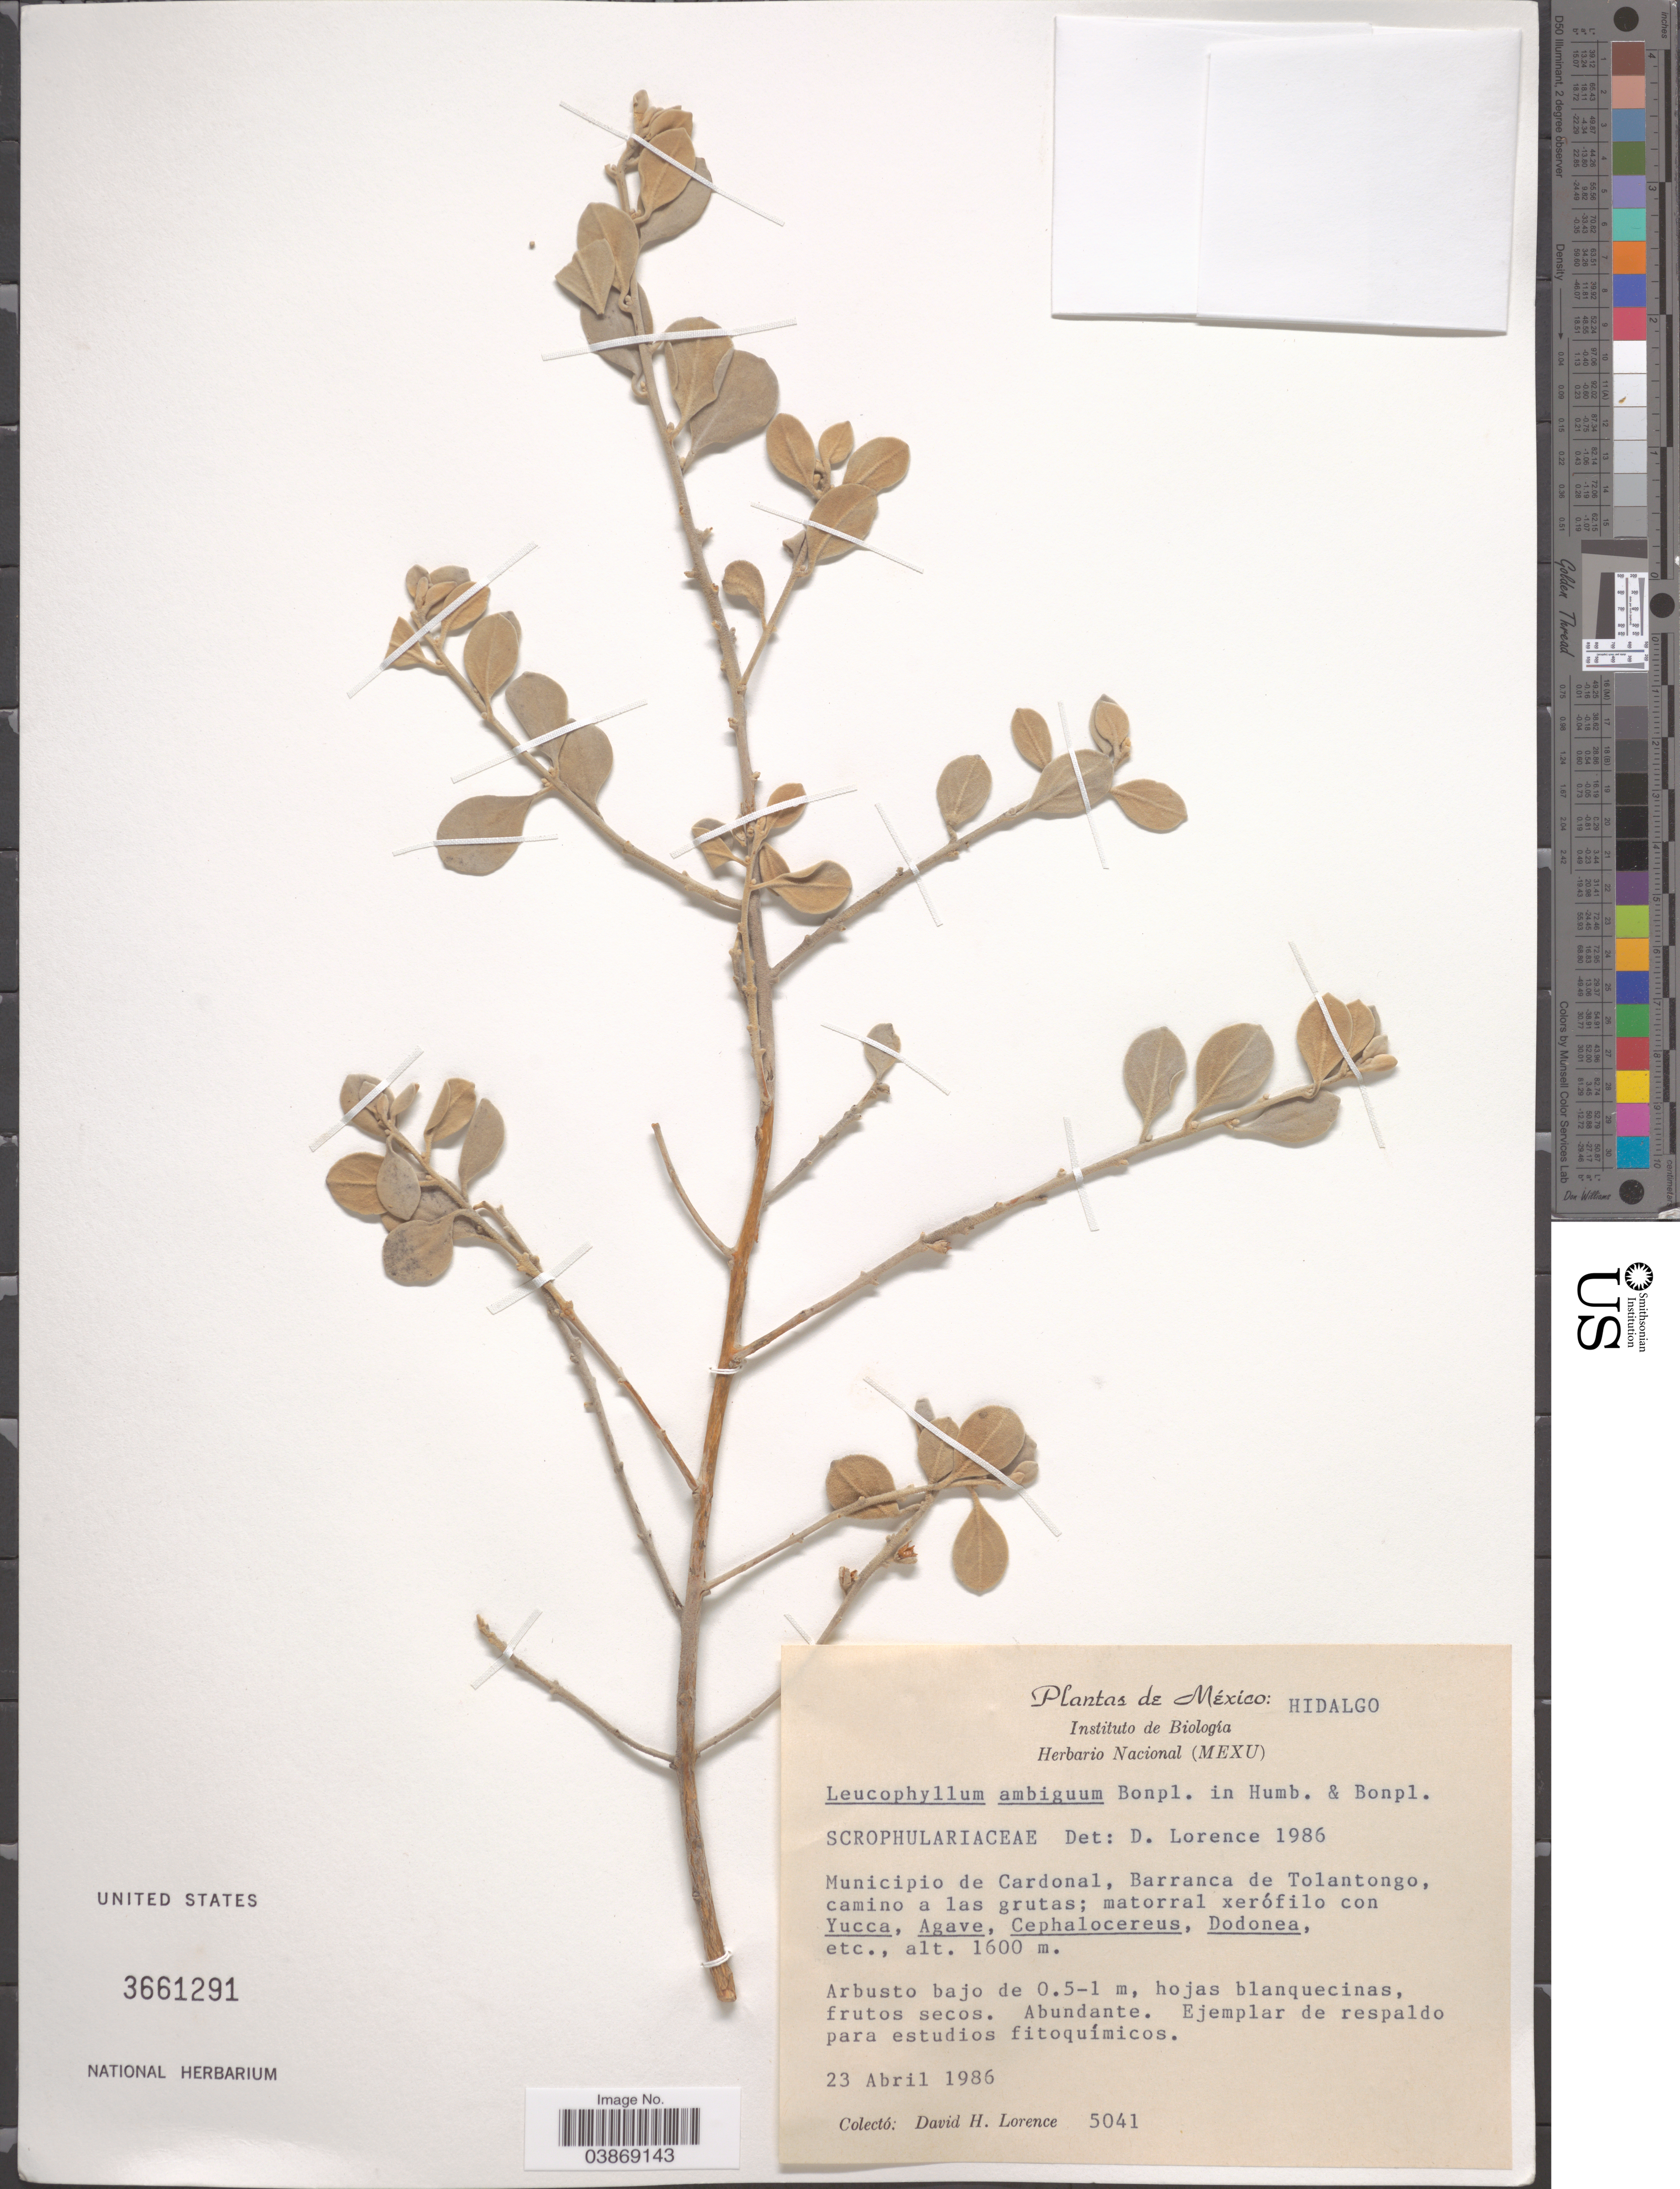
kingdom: Plantae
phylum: Tracheophyta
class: Magnoliopsida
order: Lamiales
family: Scrophulariaceae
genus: Leucophyllum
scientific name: Leucophyllum ambiguum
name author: Bonpl.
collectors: D. Lorence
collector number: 5041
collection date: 1986-04-23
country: Mexico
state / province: Hidalgo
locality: Municipio de Cardonal, Barranca de Tolantongo.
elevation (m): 1600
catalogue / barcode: US 3661291